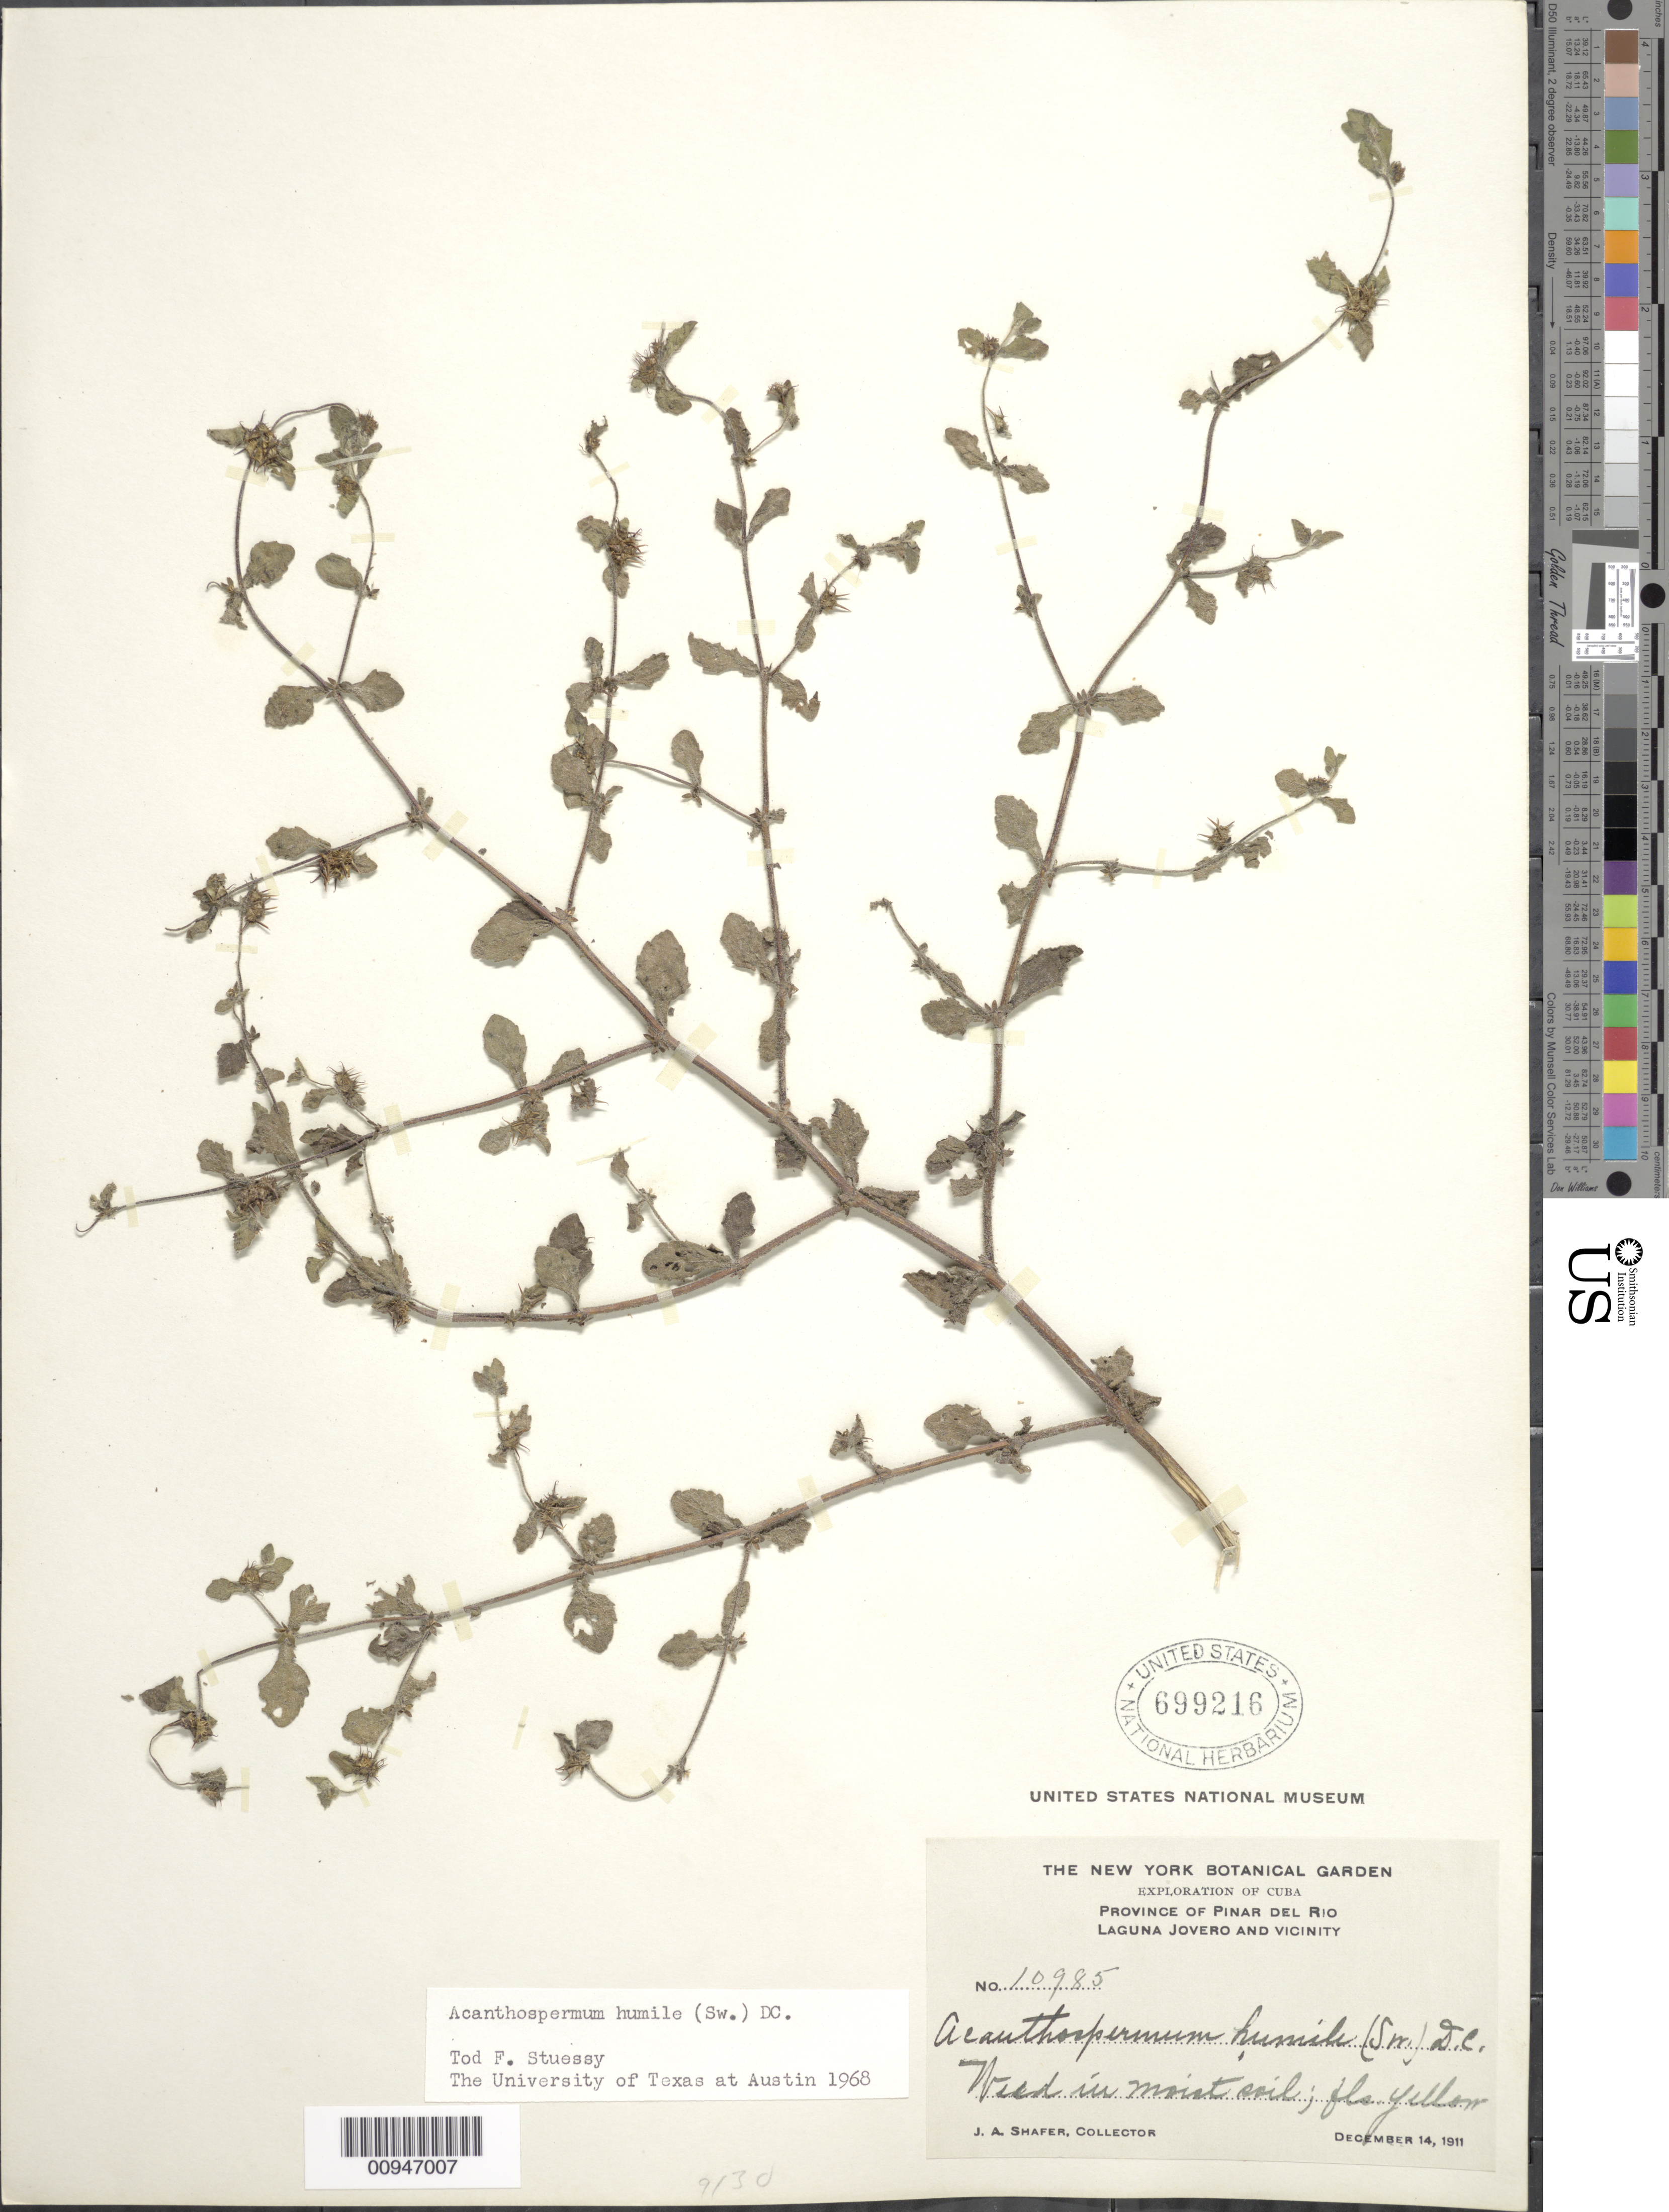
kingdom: Plantae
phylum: Tracheophyta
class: Magnoliopsida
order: Asterales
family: Asteraceae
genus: Acanthospermum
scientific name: Acanthospermum humile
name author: (Sw.) DC.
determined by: Stuessy, T. F.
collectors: J. A. Shafer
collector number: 10985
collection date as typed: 14 Dec 1911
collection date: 1911-12-14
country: Cuba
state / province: Pinar del Rio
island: Cuba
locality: Laguna Jovero and Vicinity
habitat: In moist soil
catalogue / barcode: US 699216